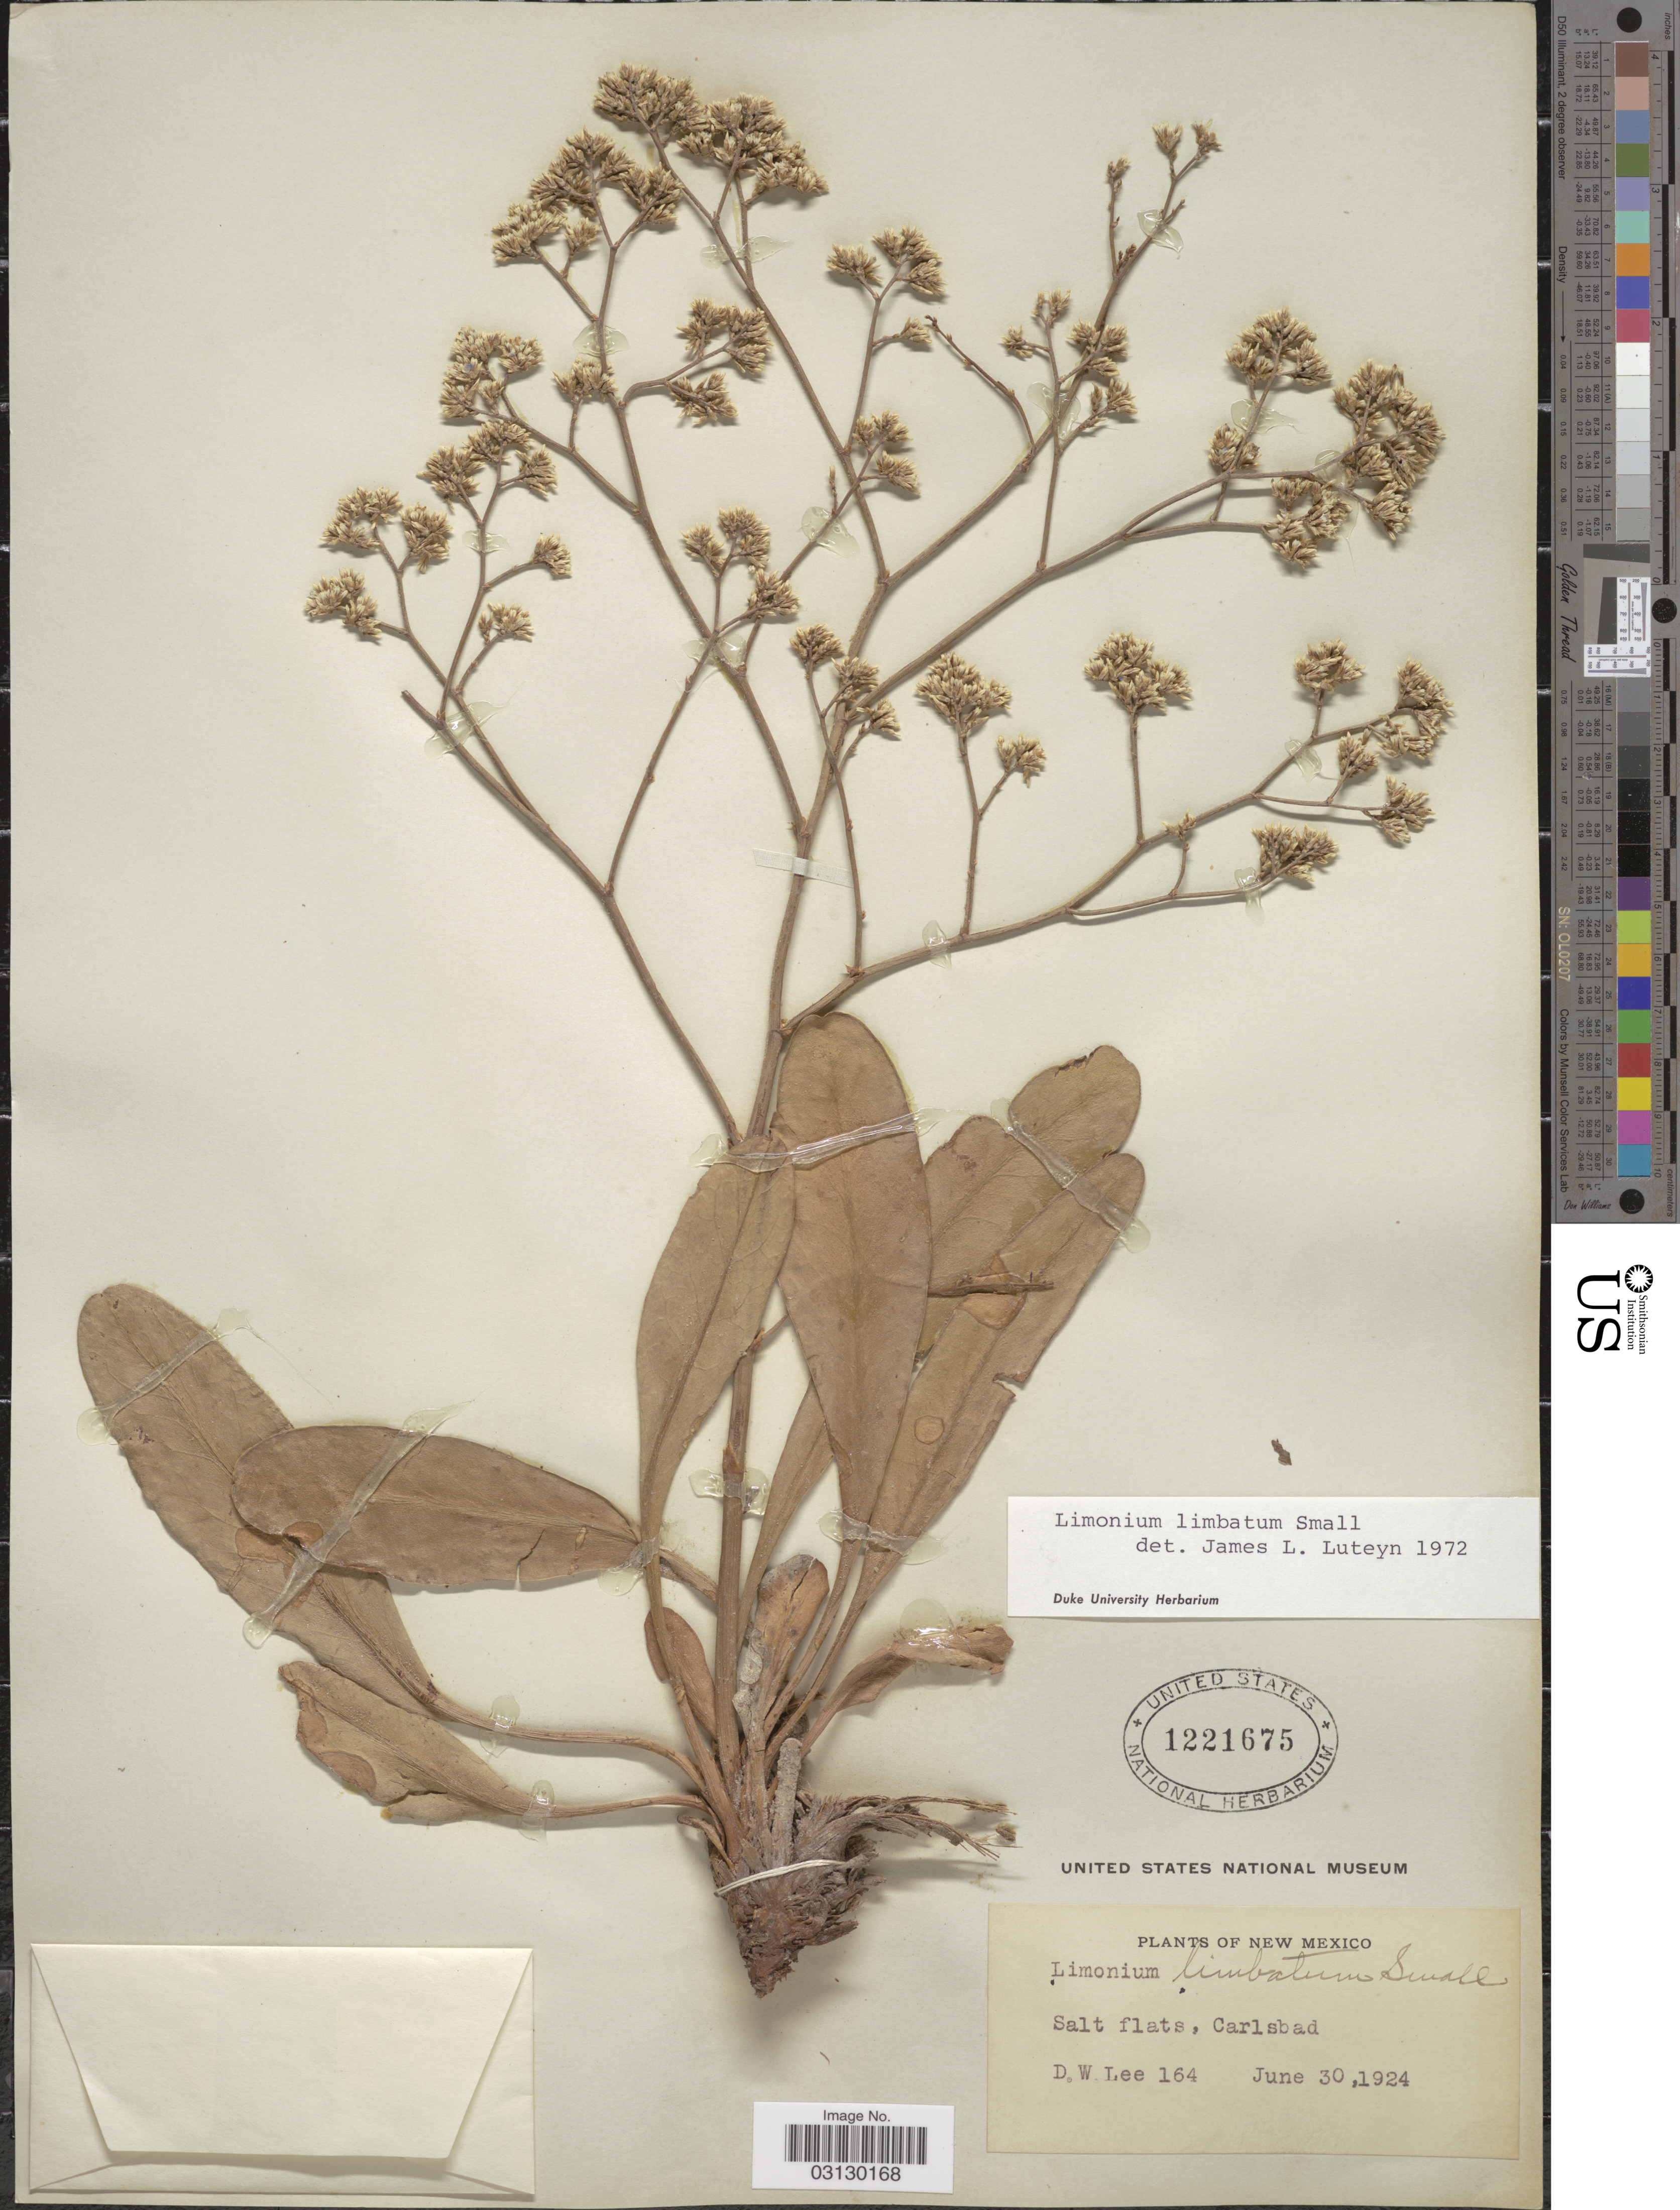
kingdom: Plantae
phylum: Tracheophyta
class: Magnoliopsida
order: Caryophyllales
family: Plumbaginaceae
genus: Limonium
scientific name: Limonium limbatum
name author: Small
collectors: D. Lee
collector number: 164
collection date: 1924-06-30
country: United States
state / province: New Mexico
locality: Salt flats, Carlsbad.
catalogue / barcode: US 1221675